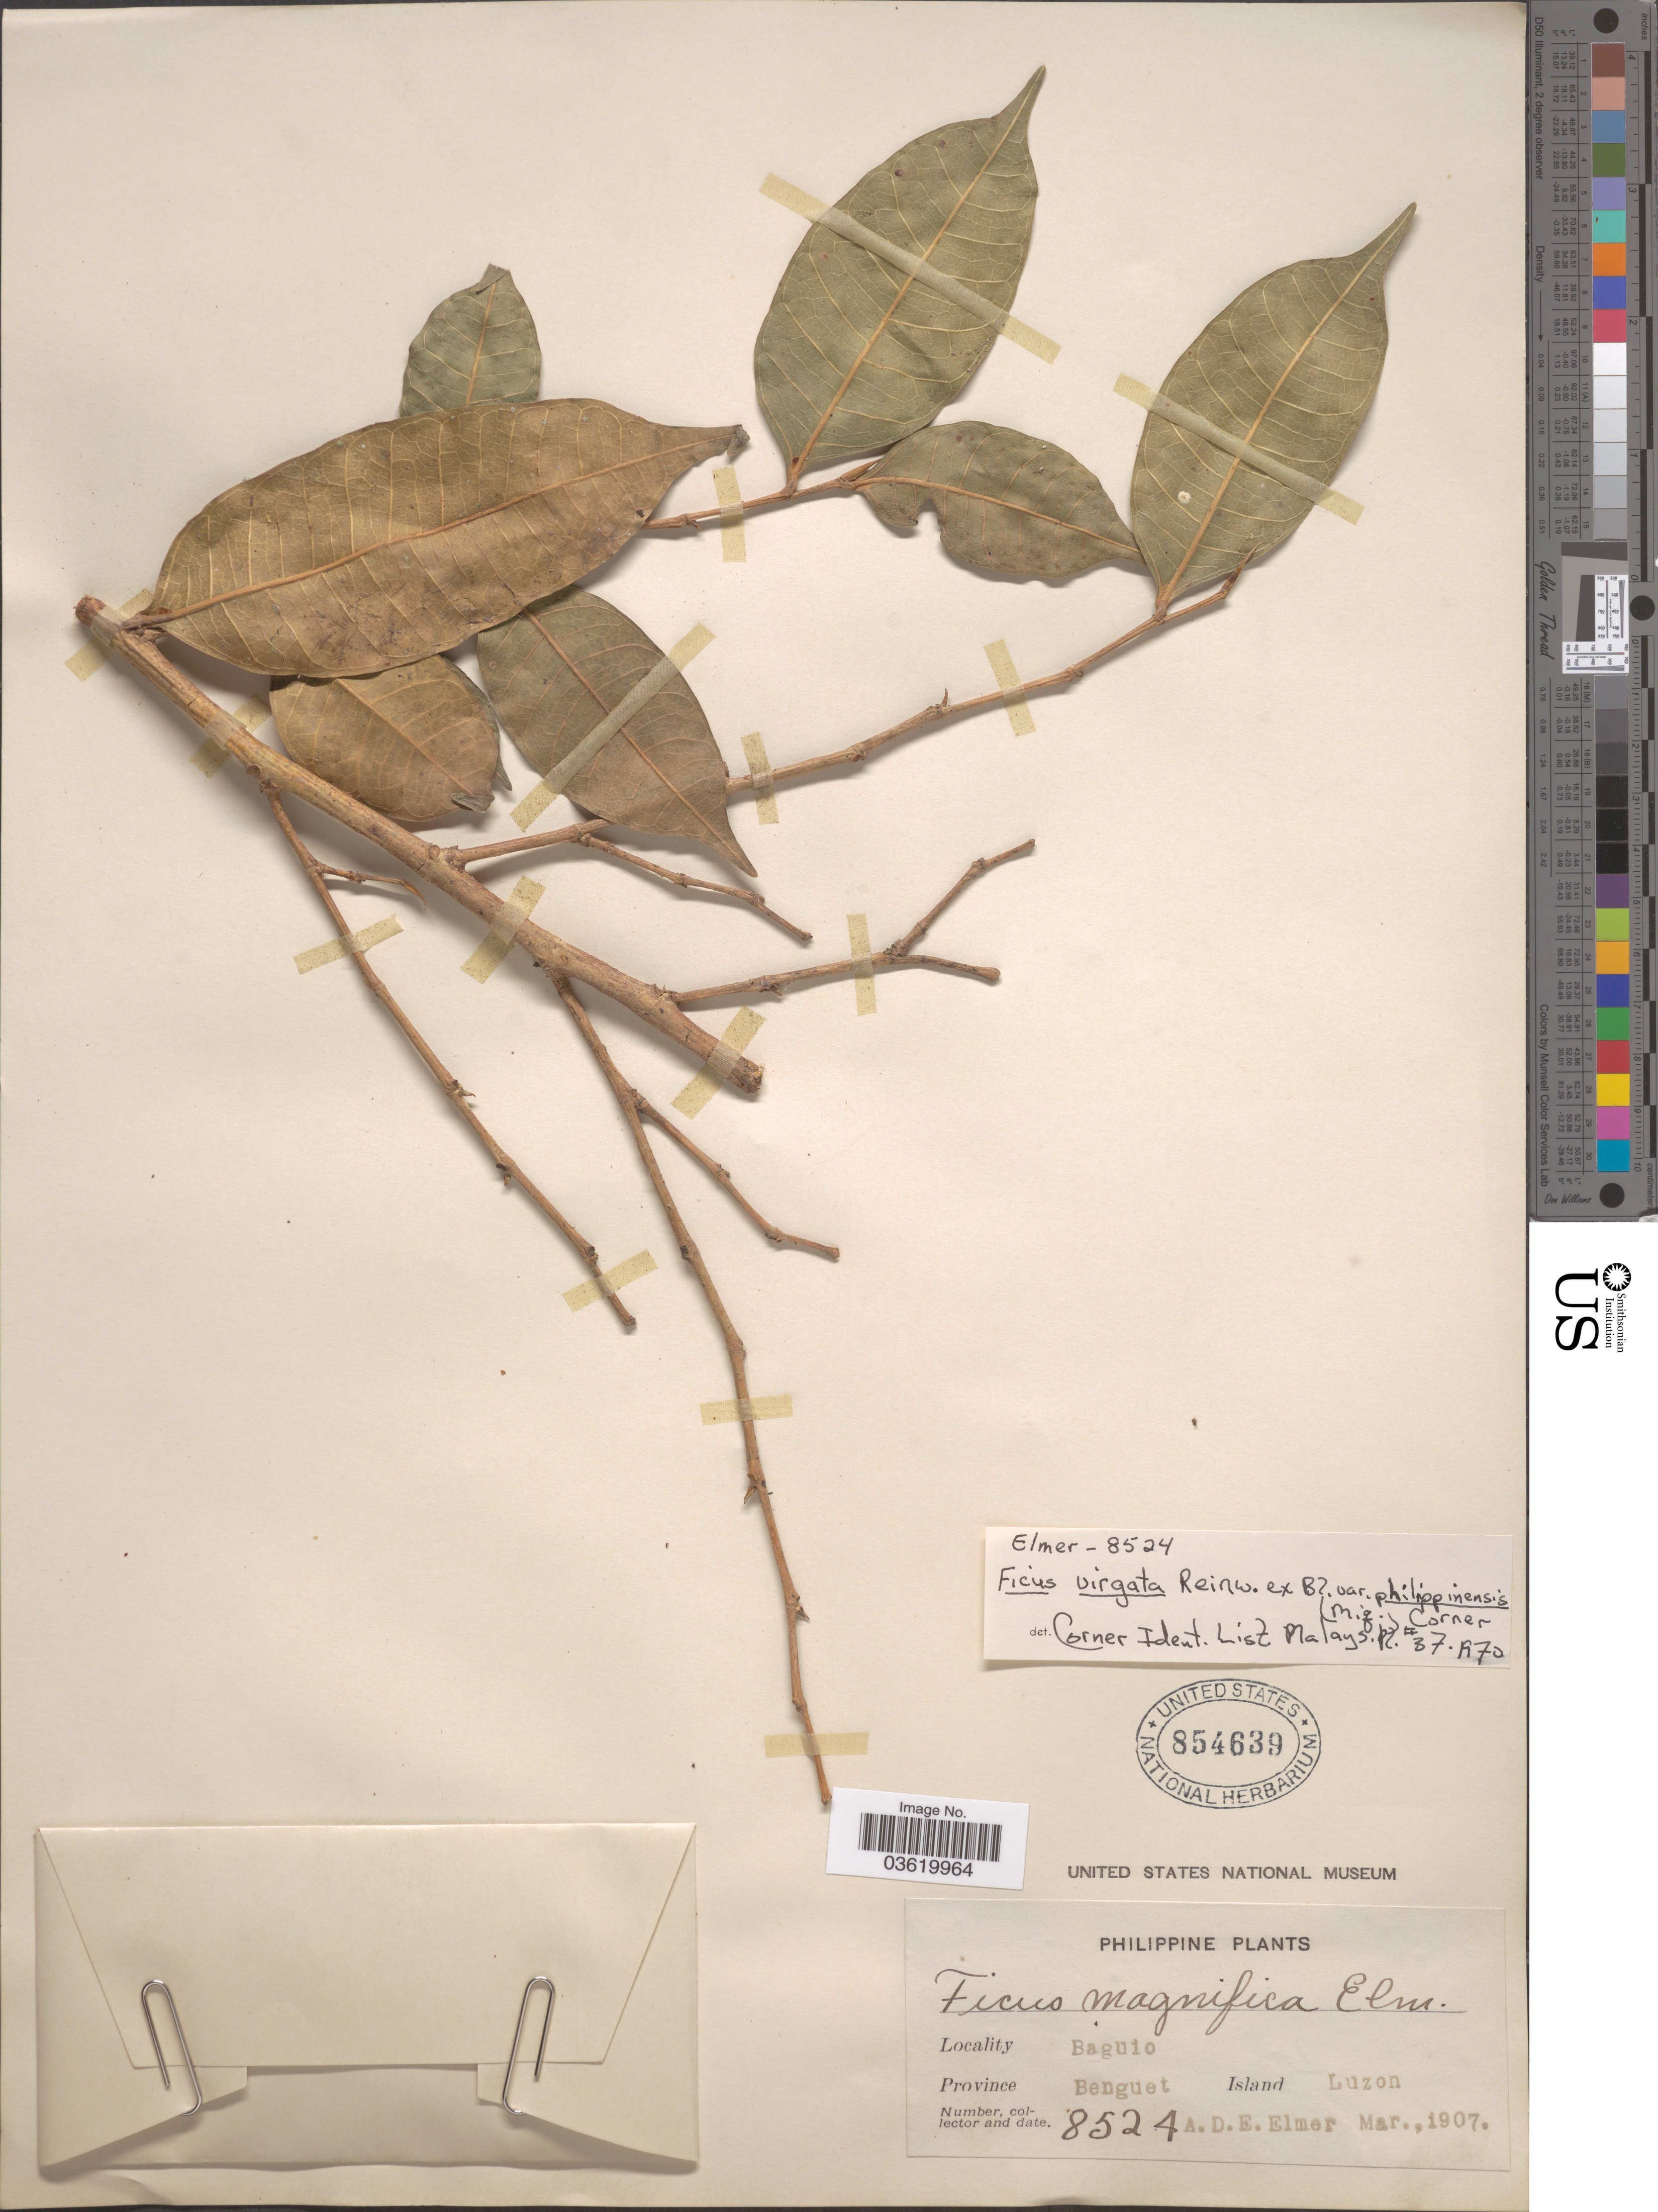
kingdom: Plantae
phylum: Tracheophyta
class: Magnoliopsida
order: Rosales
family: Moraceae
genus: Ficus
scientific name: Ficus virgata var. philippinensis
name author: (Miq.) Corner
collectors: A. D. E. Elmer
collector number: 8524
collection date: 1907-03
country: Philippines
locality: Baguio, Province Benguet, Island Luzon.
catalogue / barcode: US 854639